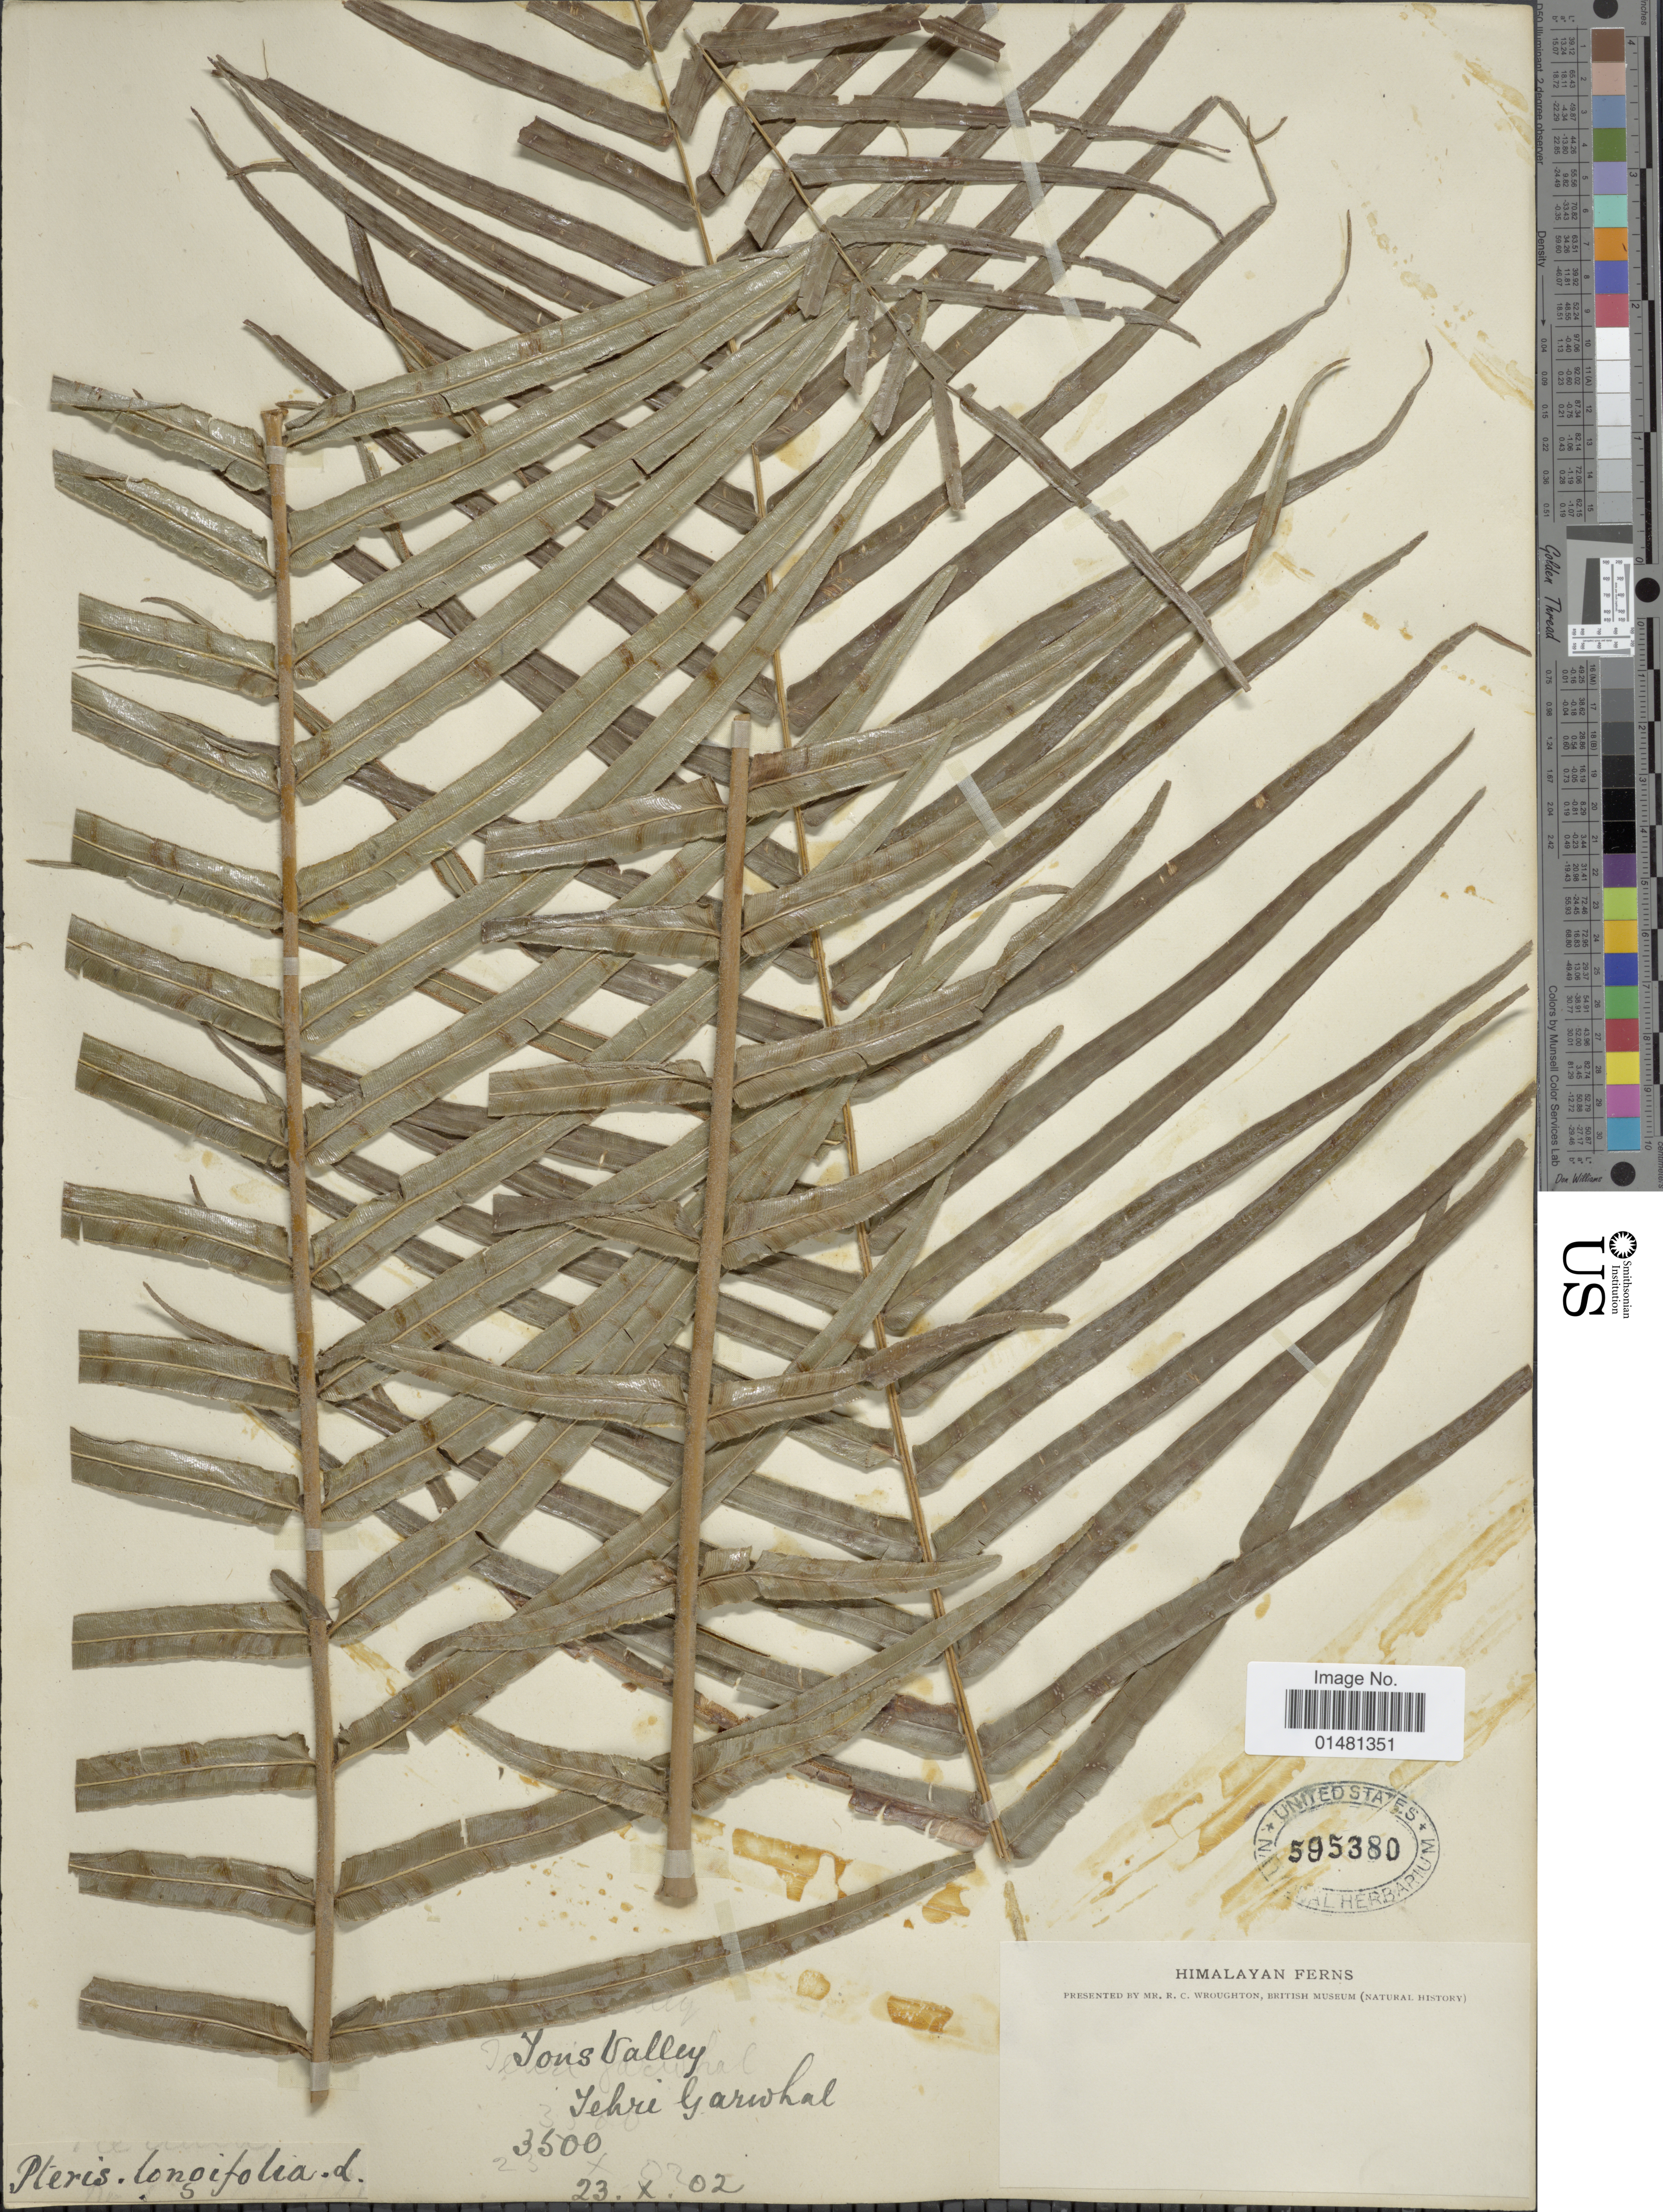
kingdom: Plantae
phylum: Tracheophyta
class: Polypodiopsida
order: Polypodiales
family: Pteridaceae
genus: Pteris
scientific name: Pteris vittata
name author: L.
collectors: R. Wroughton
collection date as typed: Transcribed d/m/y: 23/10/2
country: India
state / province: Uttarakhand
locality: Tons Valley, Tehri Garwhal, Himalayan Ferns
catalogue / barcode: US 595380